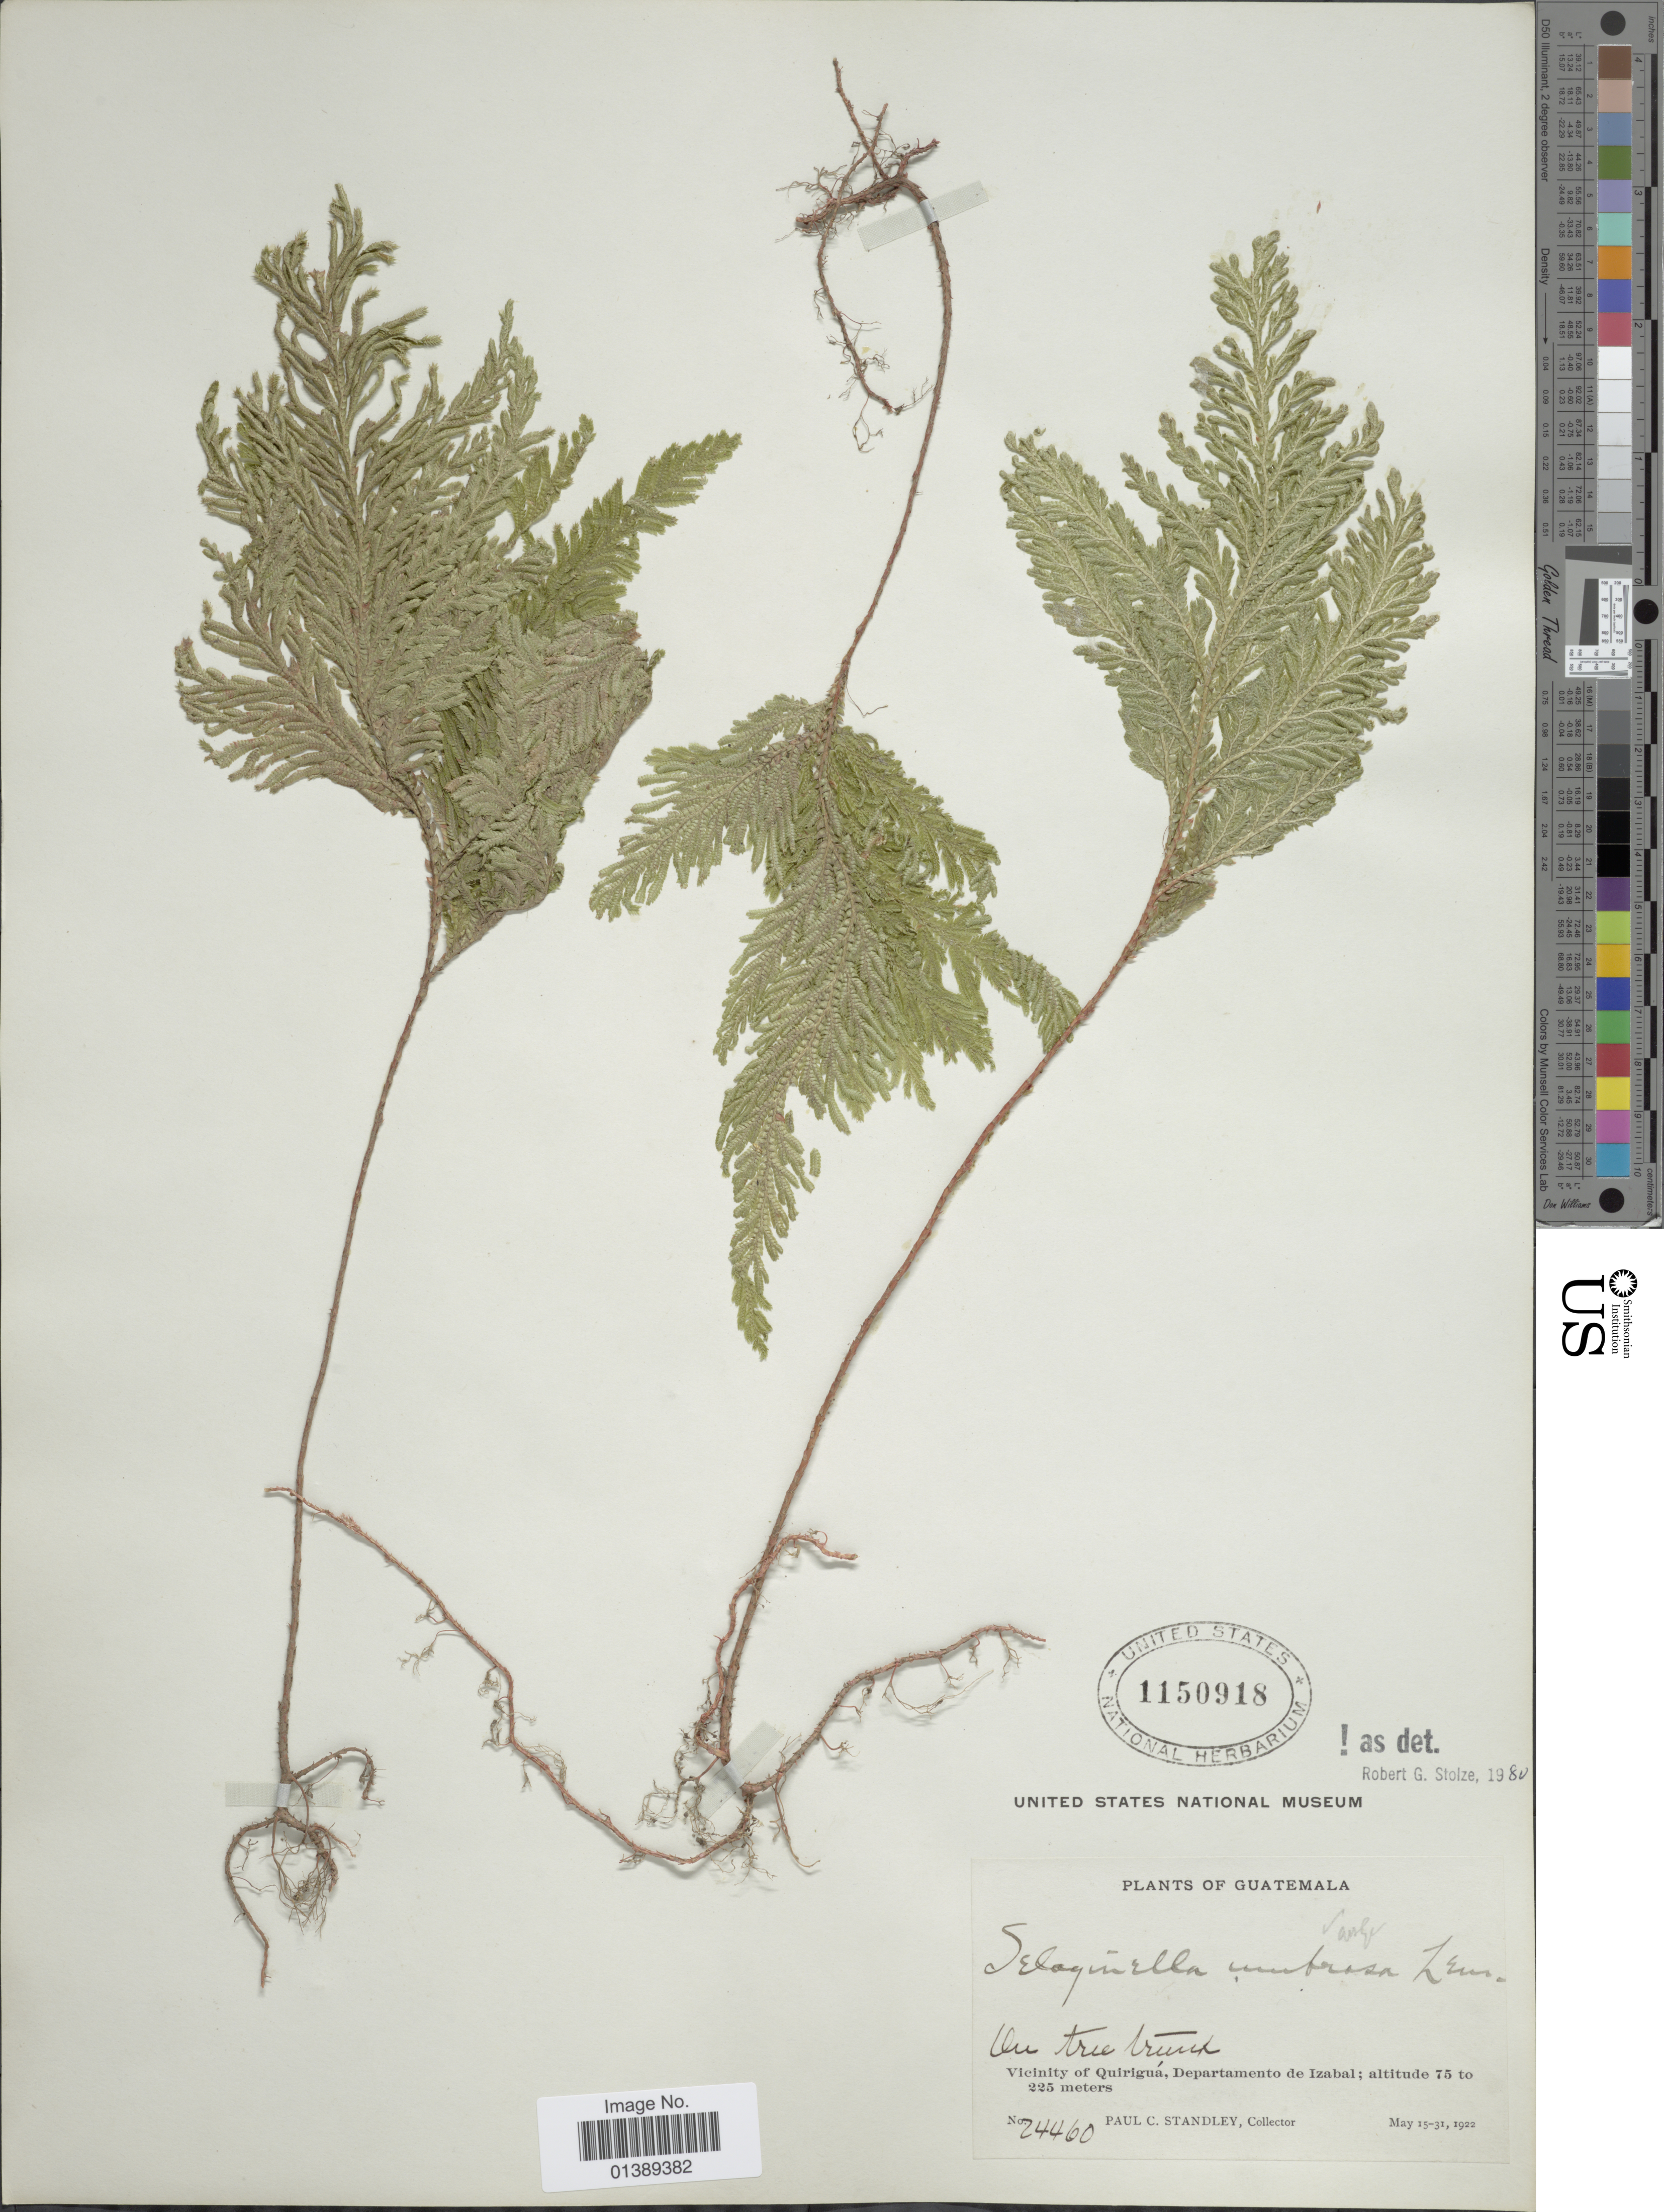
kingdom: Plantae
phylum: Tracheophyta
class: Lycopodiopsida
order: Selaginellales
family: Selaginellaceae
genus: Selaginella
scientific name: Selaginella umbrosa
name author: Lem. ex Hieron.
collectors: P. C. Standley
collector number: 24460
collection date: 1922-05-15/1922-05-31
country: Guatemala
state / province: Izabal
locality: Vicinity of Quiriguá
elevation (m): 75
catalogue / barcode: US 1150918